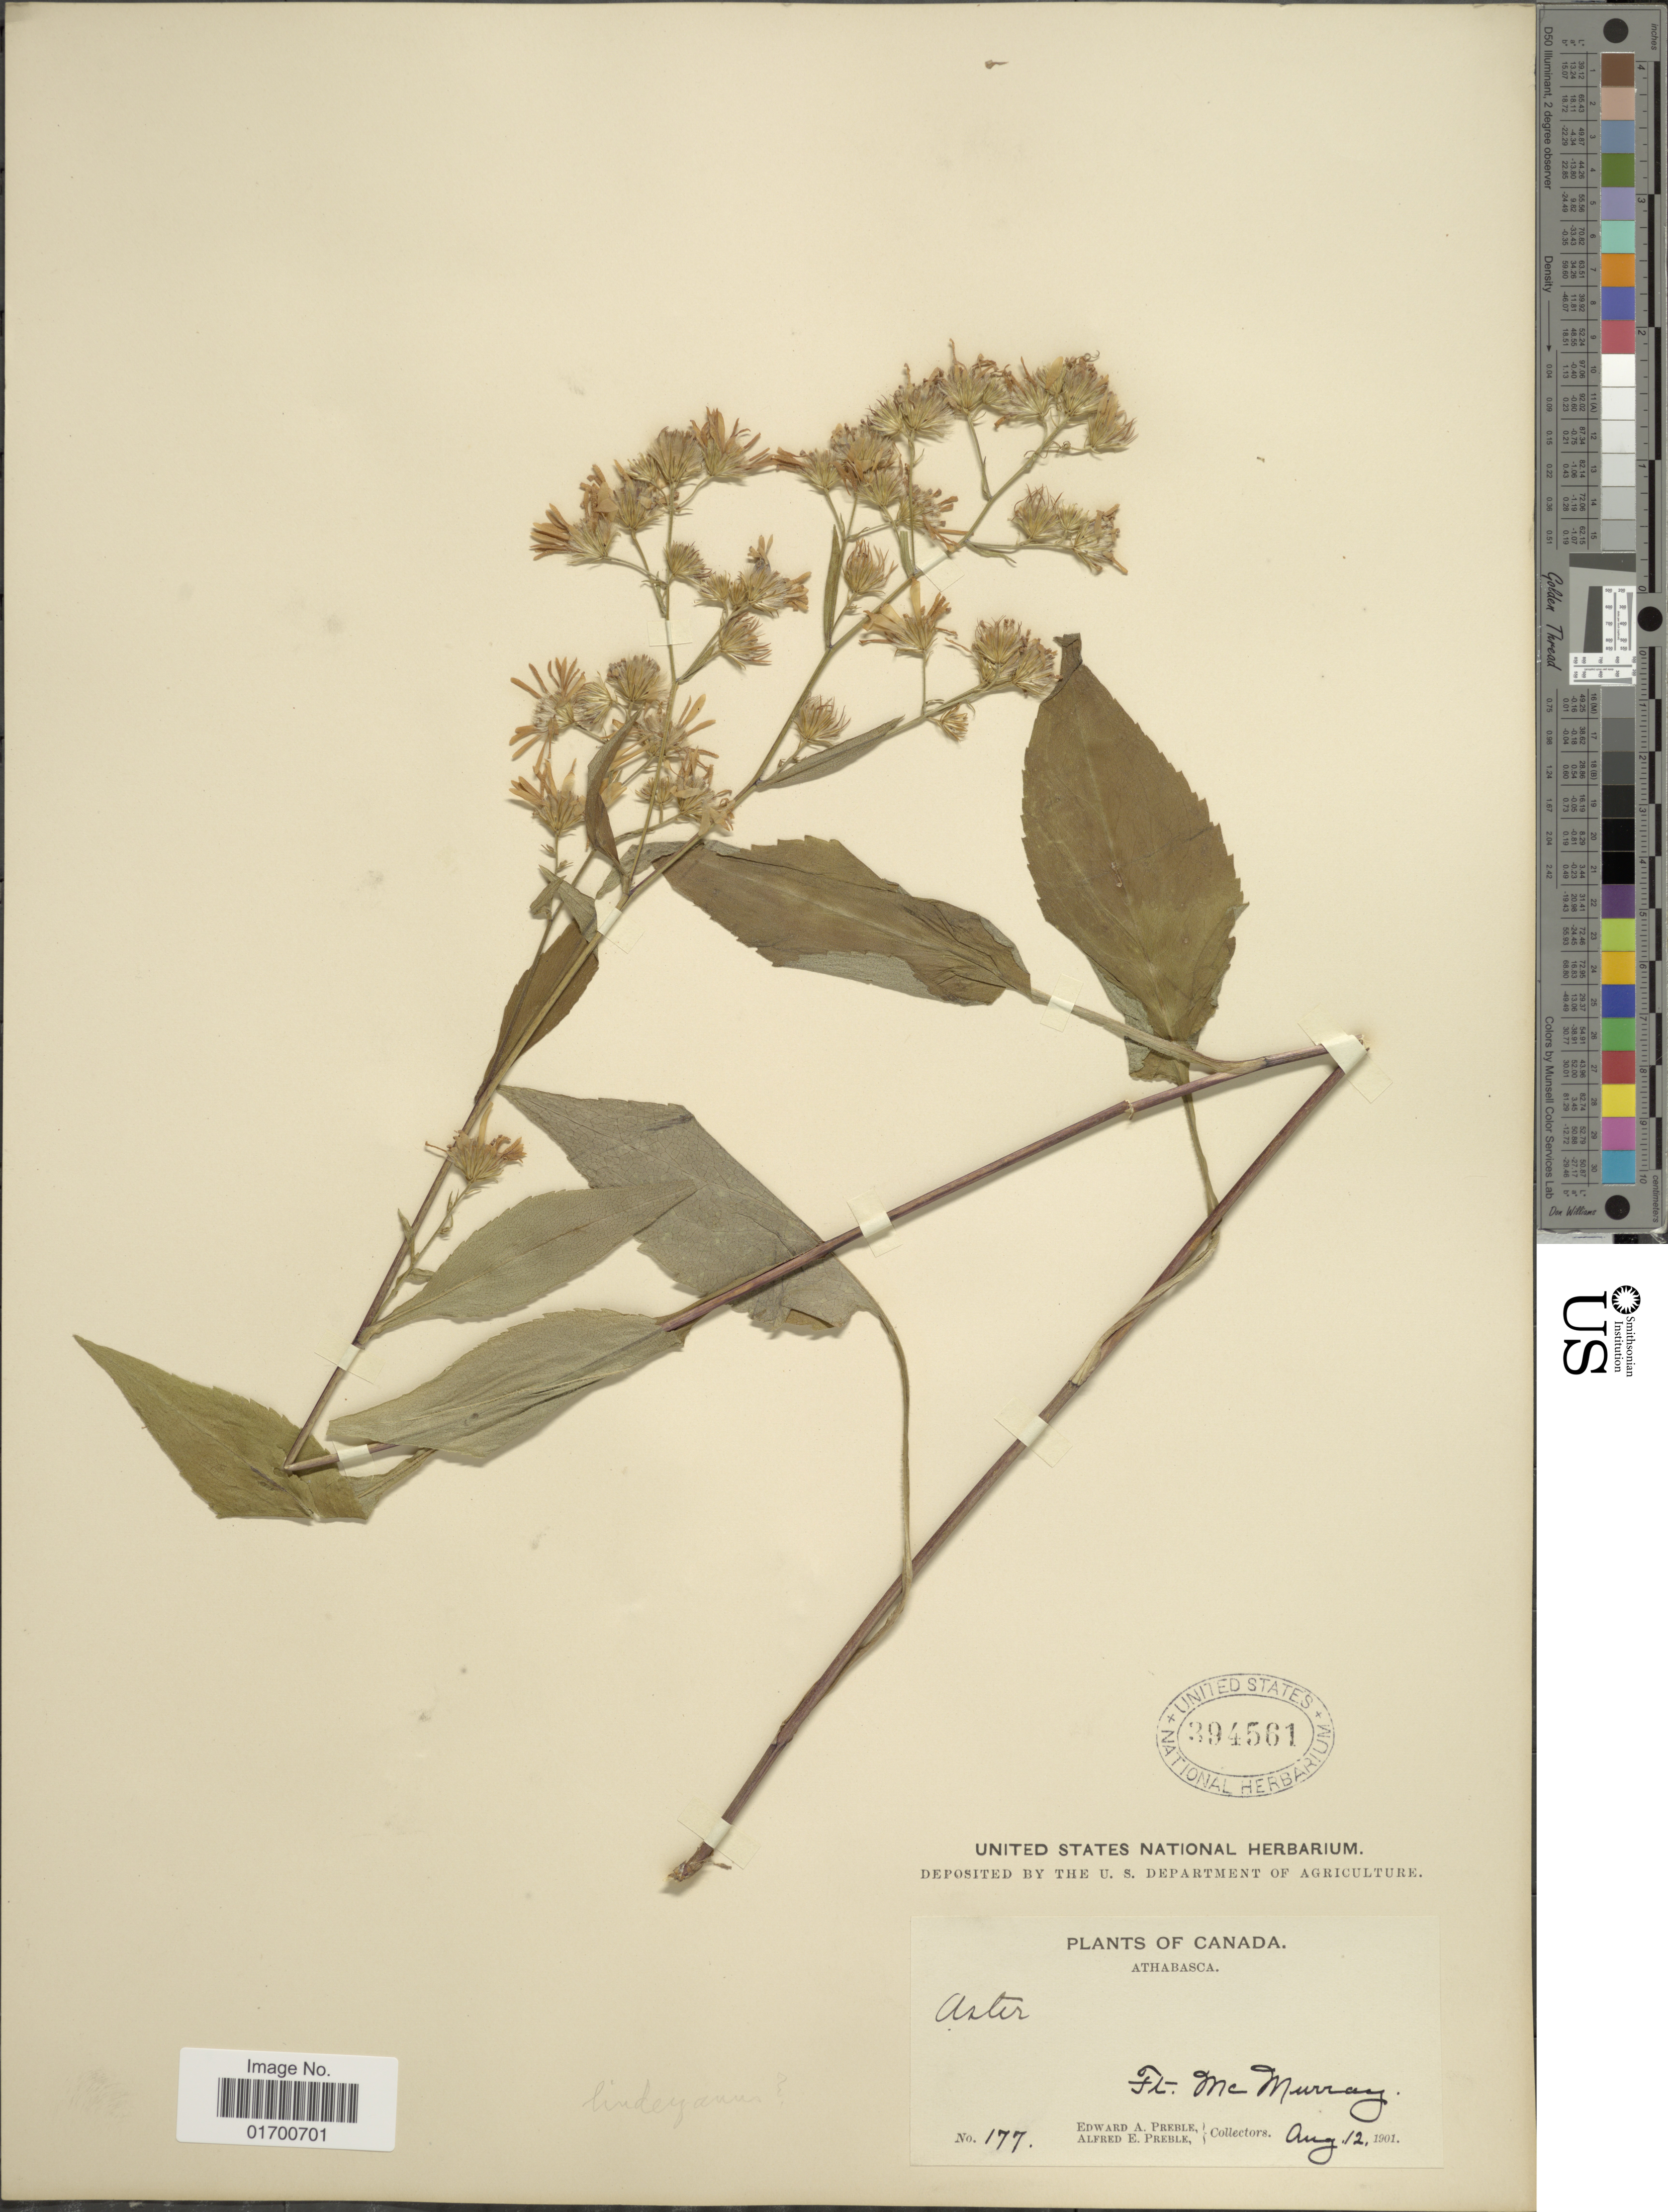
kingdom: Plantae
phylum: Tracheophyta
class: Magnoliopsida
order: Asterales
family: Asteraceae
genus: Symphyotrichum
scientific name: Symphyotrichum ciliolatum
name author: (Lindl.) Á. Löve & D. Löve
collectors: E. Preble & A. Preble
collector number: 177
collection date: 1901-08-12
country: Canada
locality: Athabasca, Ft. McMurray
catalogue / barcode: US 394561